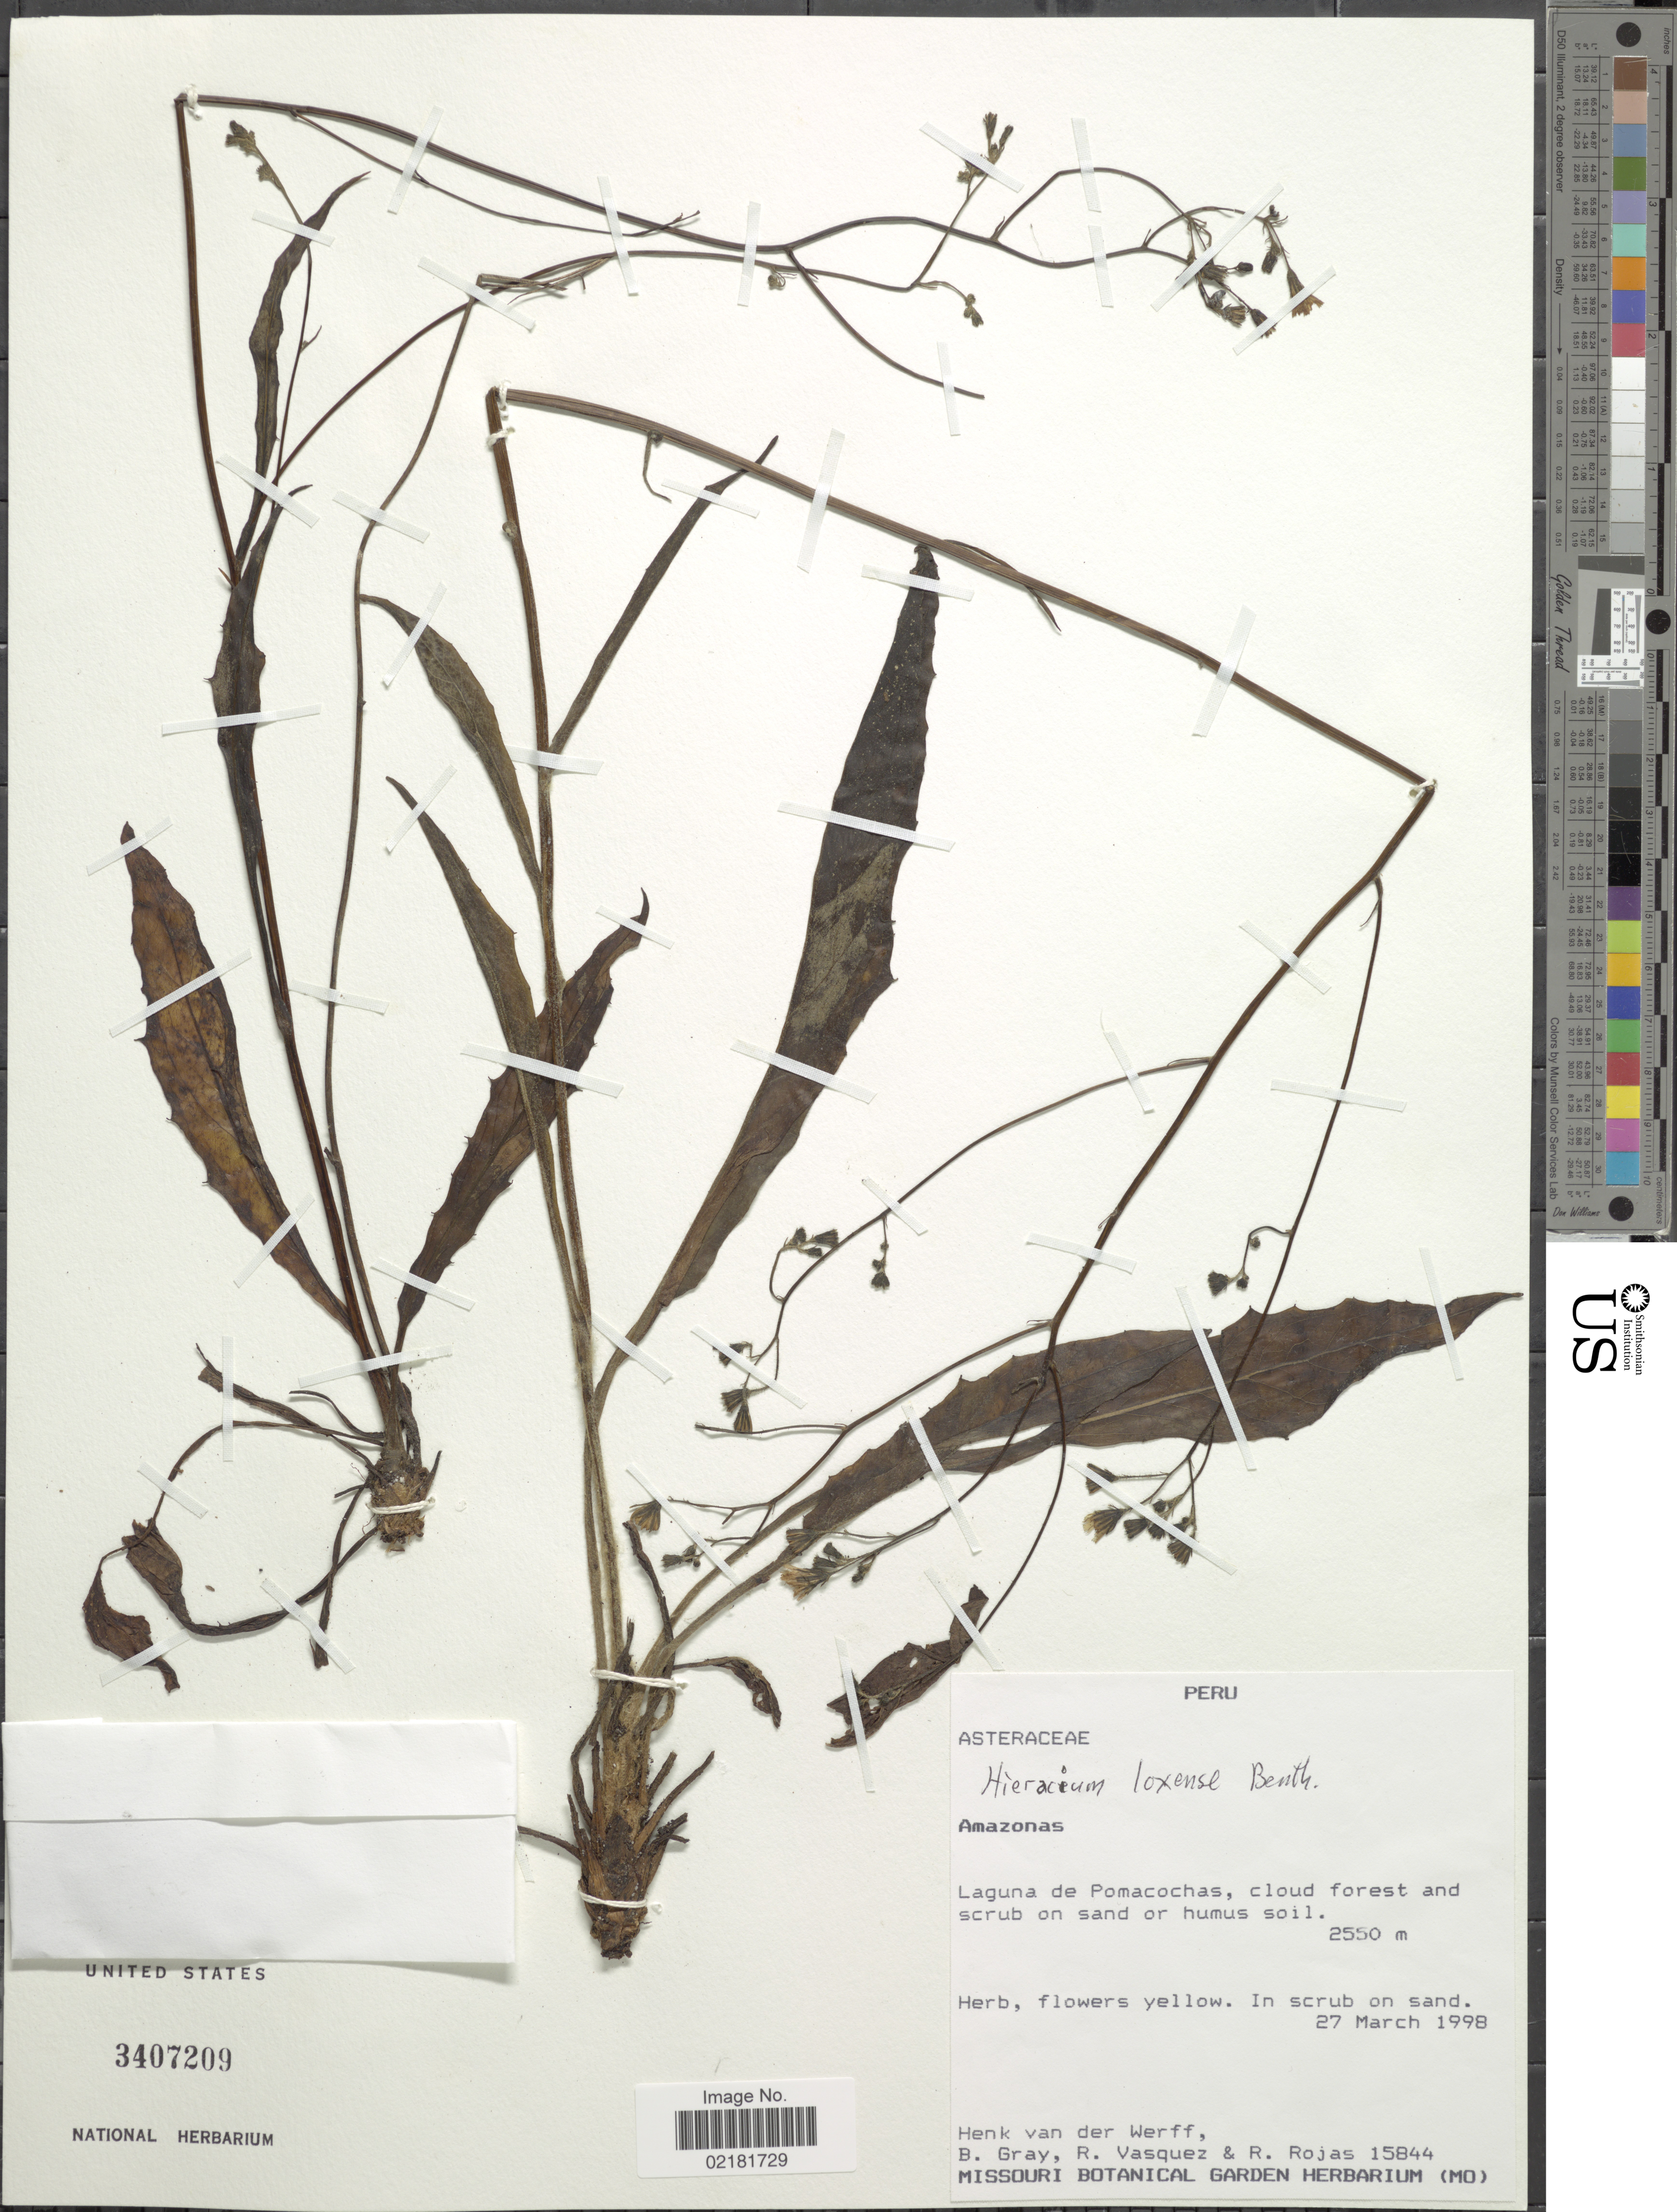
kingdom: Plantae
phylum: Tracheophyta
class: Magnoliopsida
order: Asterales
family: Asteraceae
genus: Hieracium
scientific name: Hieracium loxense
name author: Benth.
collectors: H. van der Werff, B. Gray, R. Vasquez & R. Rojas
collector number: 15844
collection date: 1998-03-27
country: Peru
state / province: Amazonas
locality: Laguna de Pomacochas.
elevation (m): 2550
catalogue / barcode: US 3407209